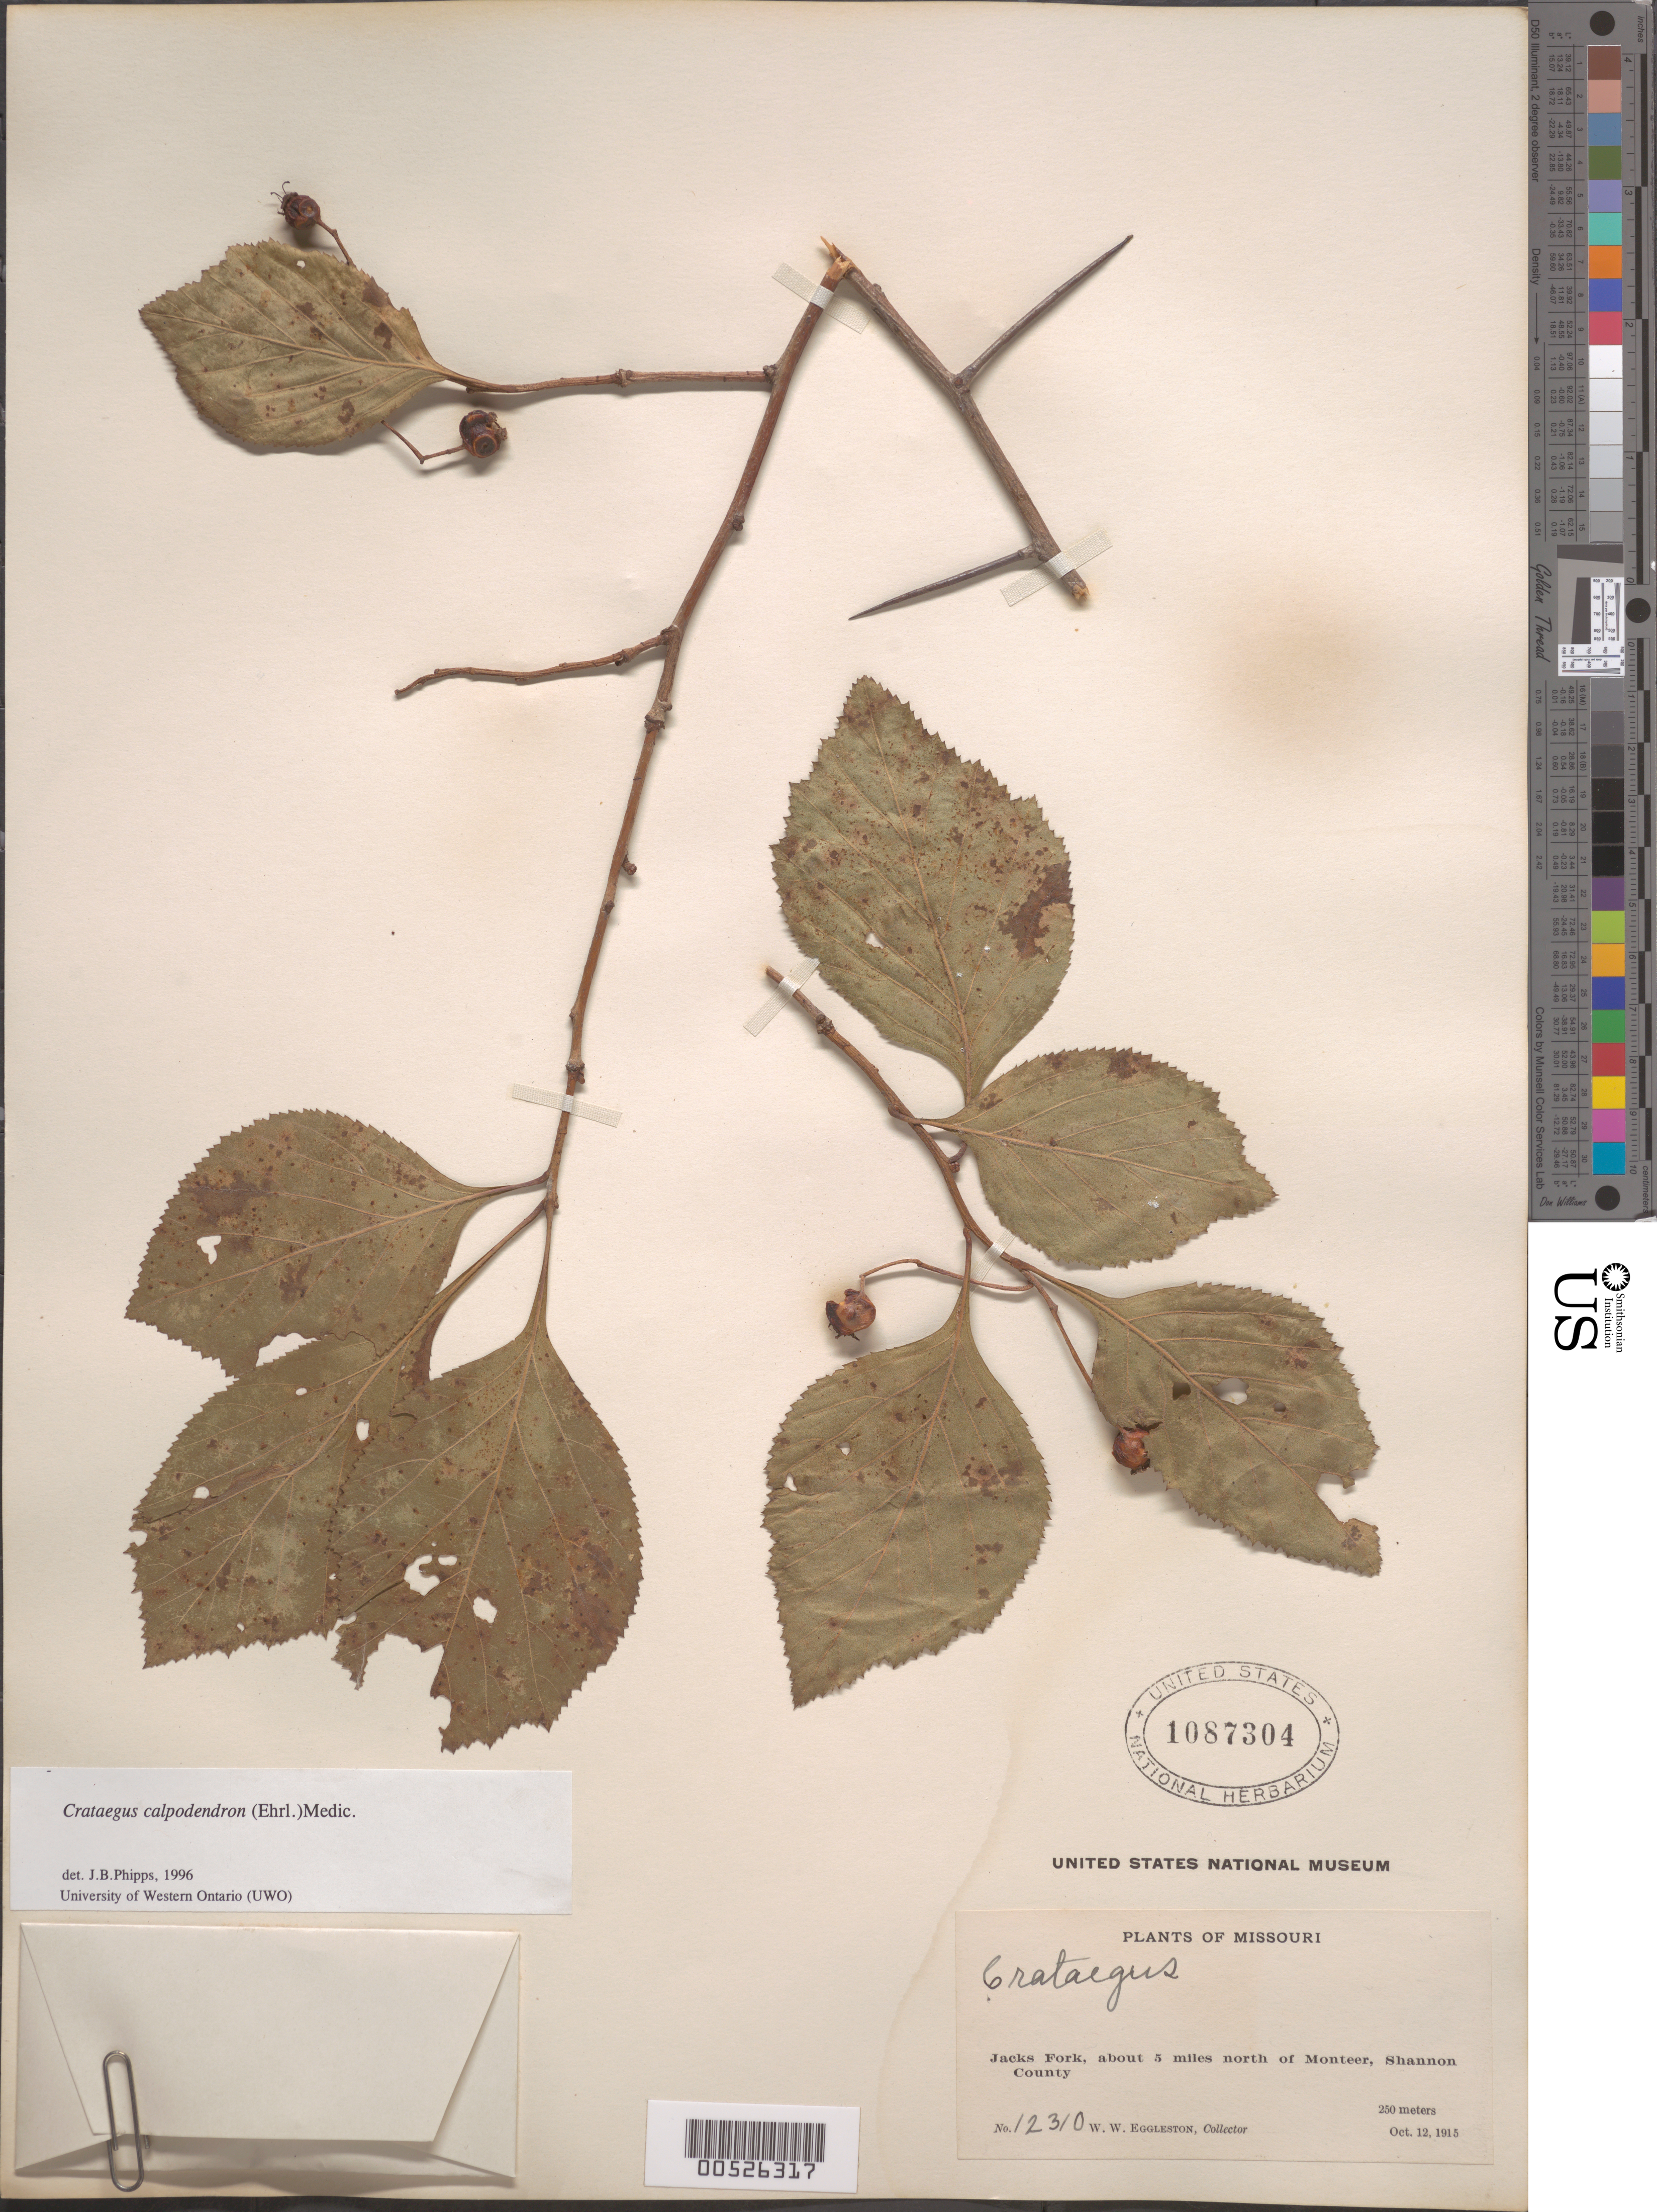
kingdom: Plantae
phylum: Tracheophyta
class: Magnoliopsida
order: Rosales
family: Rosaceae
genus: Crataegus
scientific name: Crataegus calpodendron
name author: (Ehrh.) Medik.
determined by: Phipps, James B., (UWO), University of Western Ontario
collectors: W. W. Eggleston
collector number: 12310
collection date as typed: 12 Oct 191-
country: United States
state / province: Missouri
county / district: Shannon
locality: Jacks Fork, about 5 miles N of Monteer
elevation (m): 250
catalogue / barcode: US 1087304